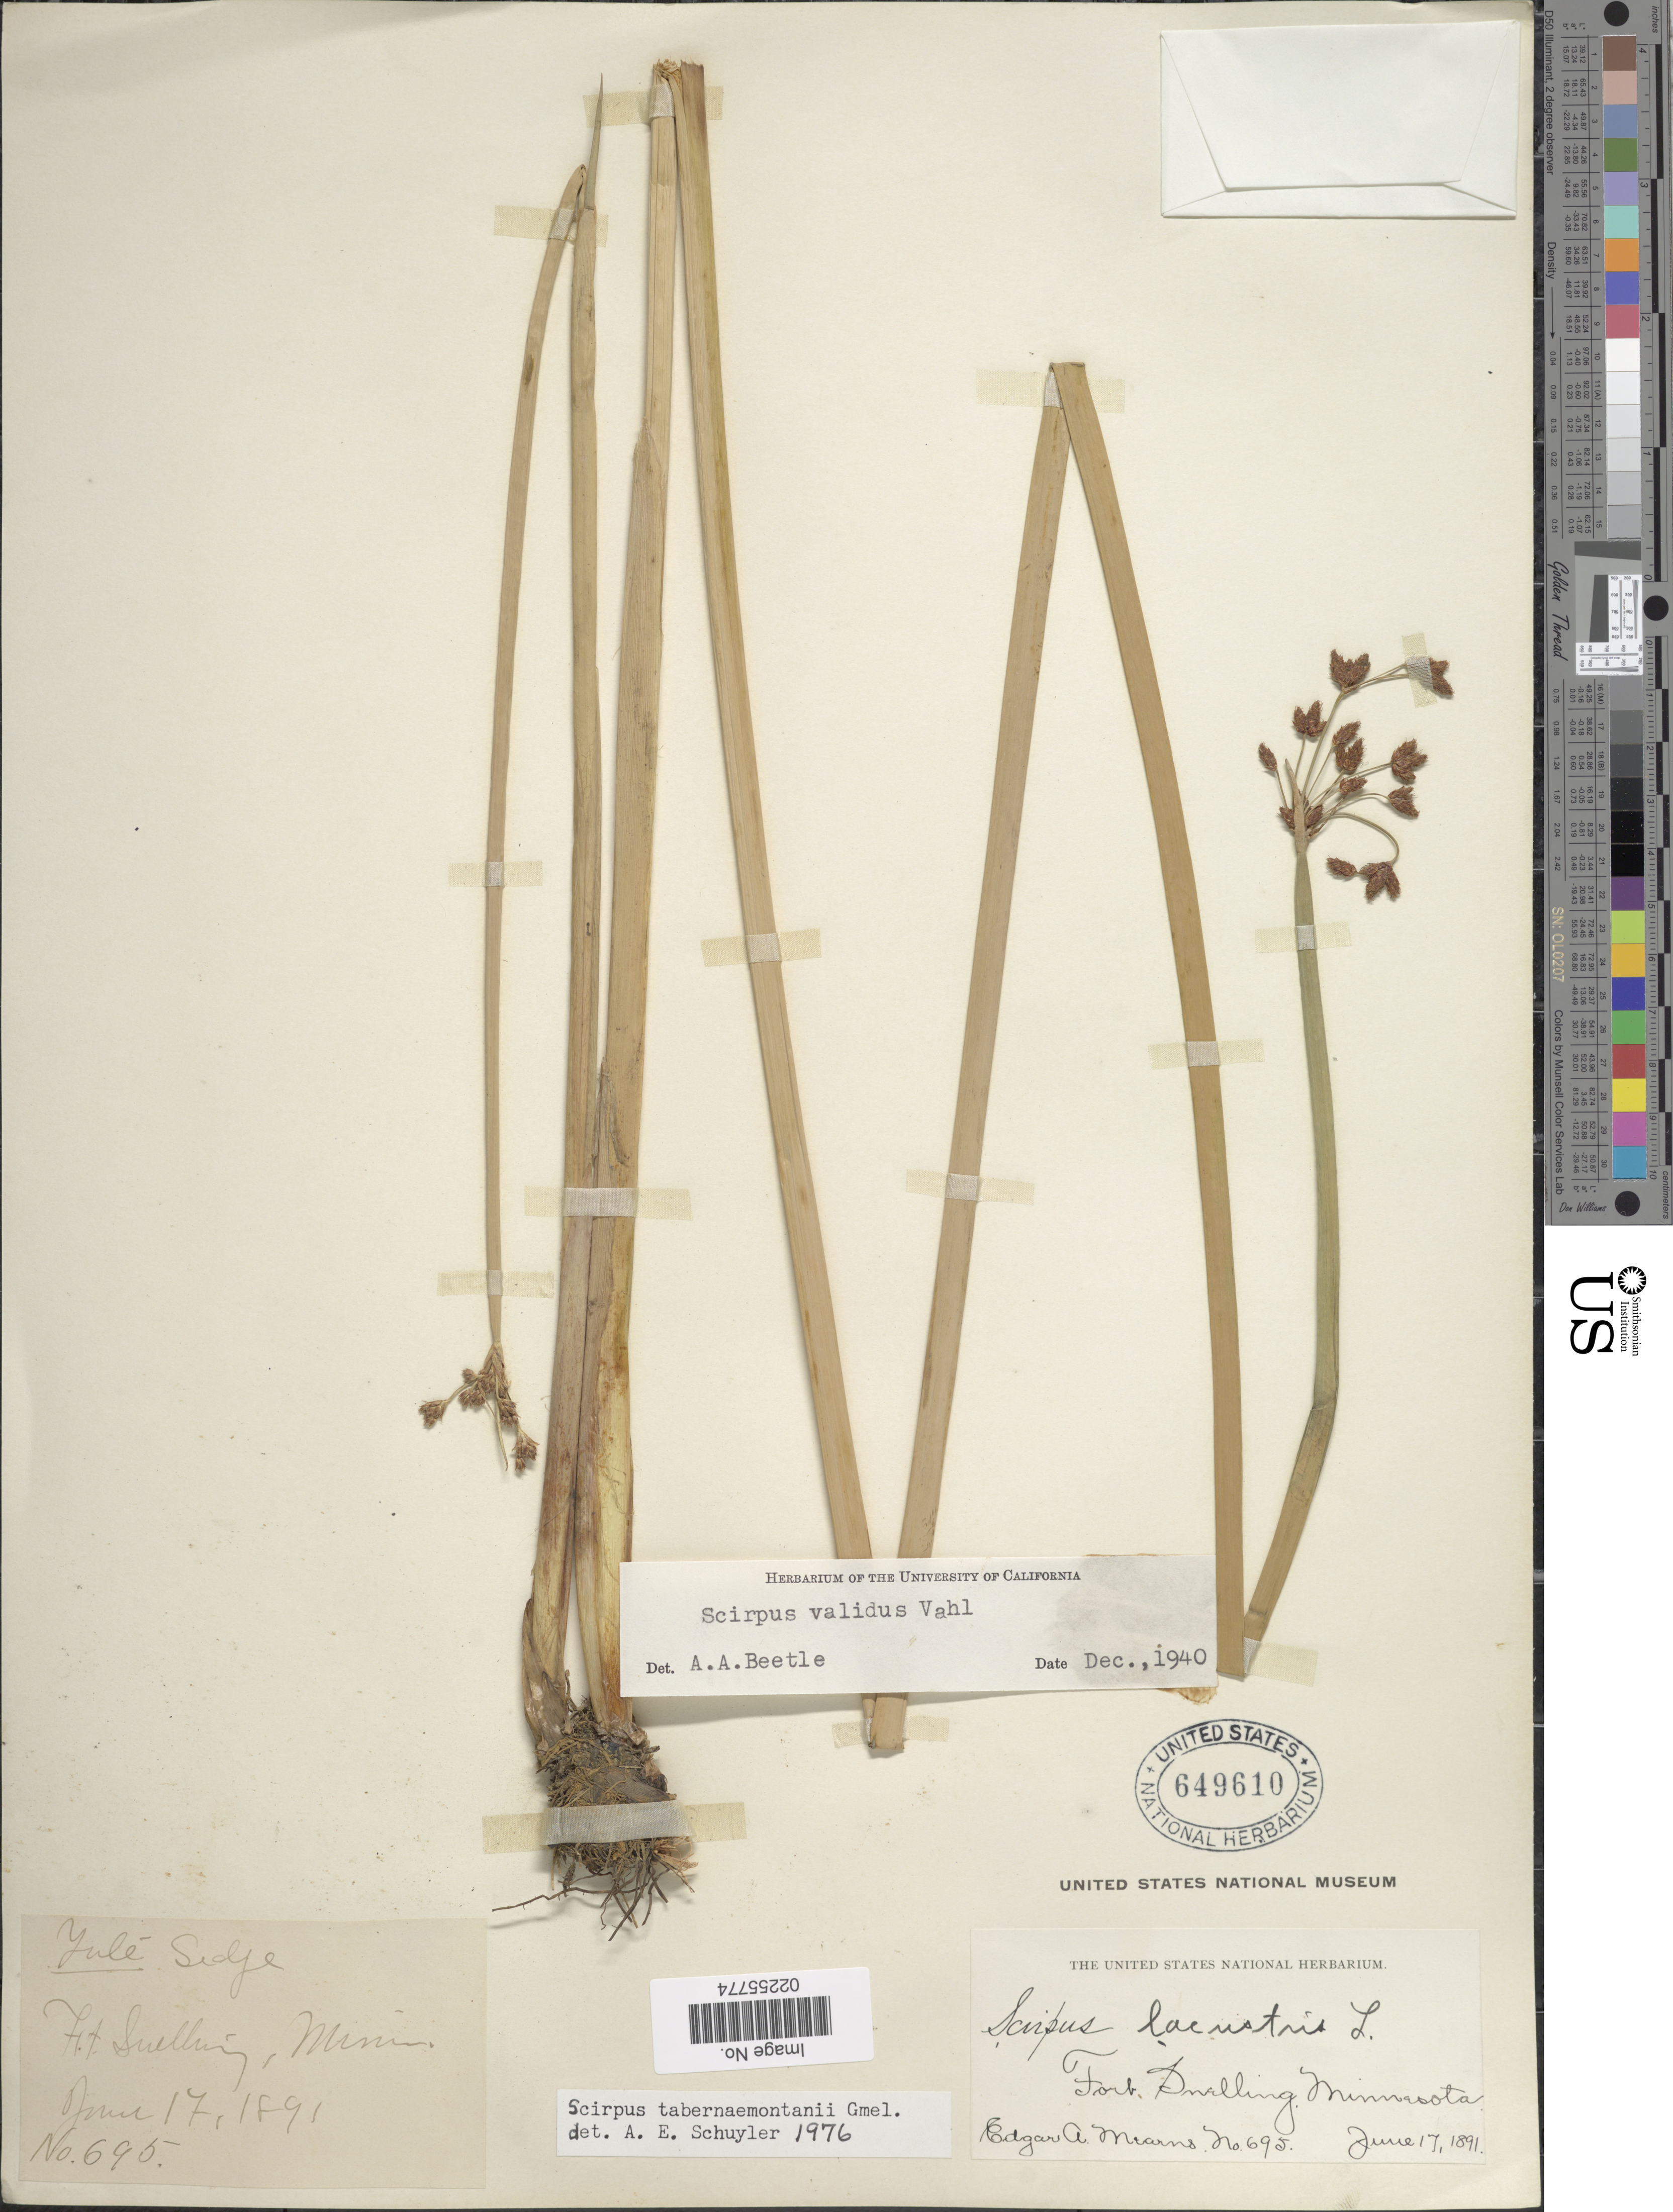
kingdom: Plantae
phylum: Tracheophyta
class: Liliopsida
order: Poales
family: Cyperaceae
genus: Schoenoplectus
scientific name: Schoenoplectus tabernaemontani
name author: (C.C. Gmel.) Palla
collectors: E. A. Mearns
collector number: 695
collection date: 1891-06-17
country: United States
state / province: Minnesota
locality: Fort Snelling Minnesota.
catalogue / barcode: US 649610